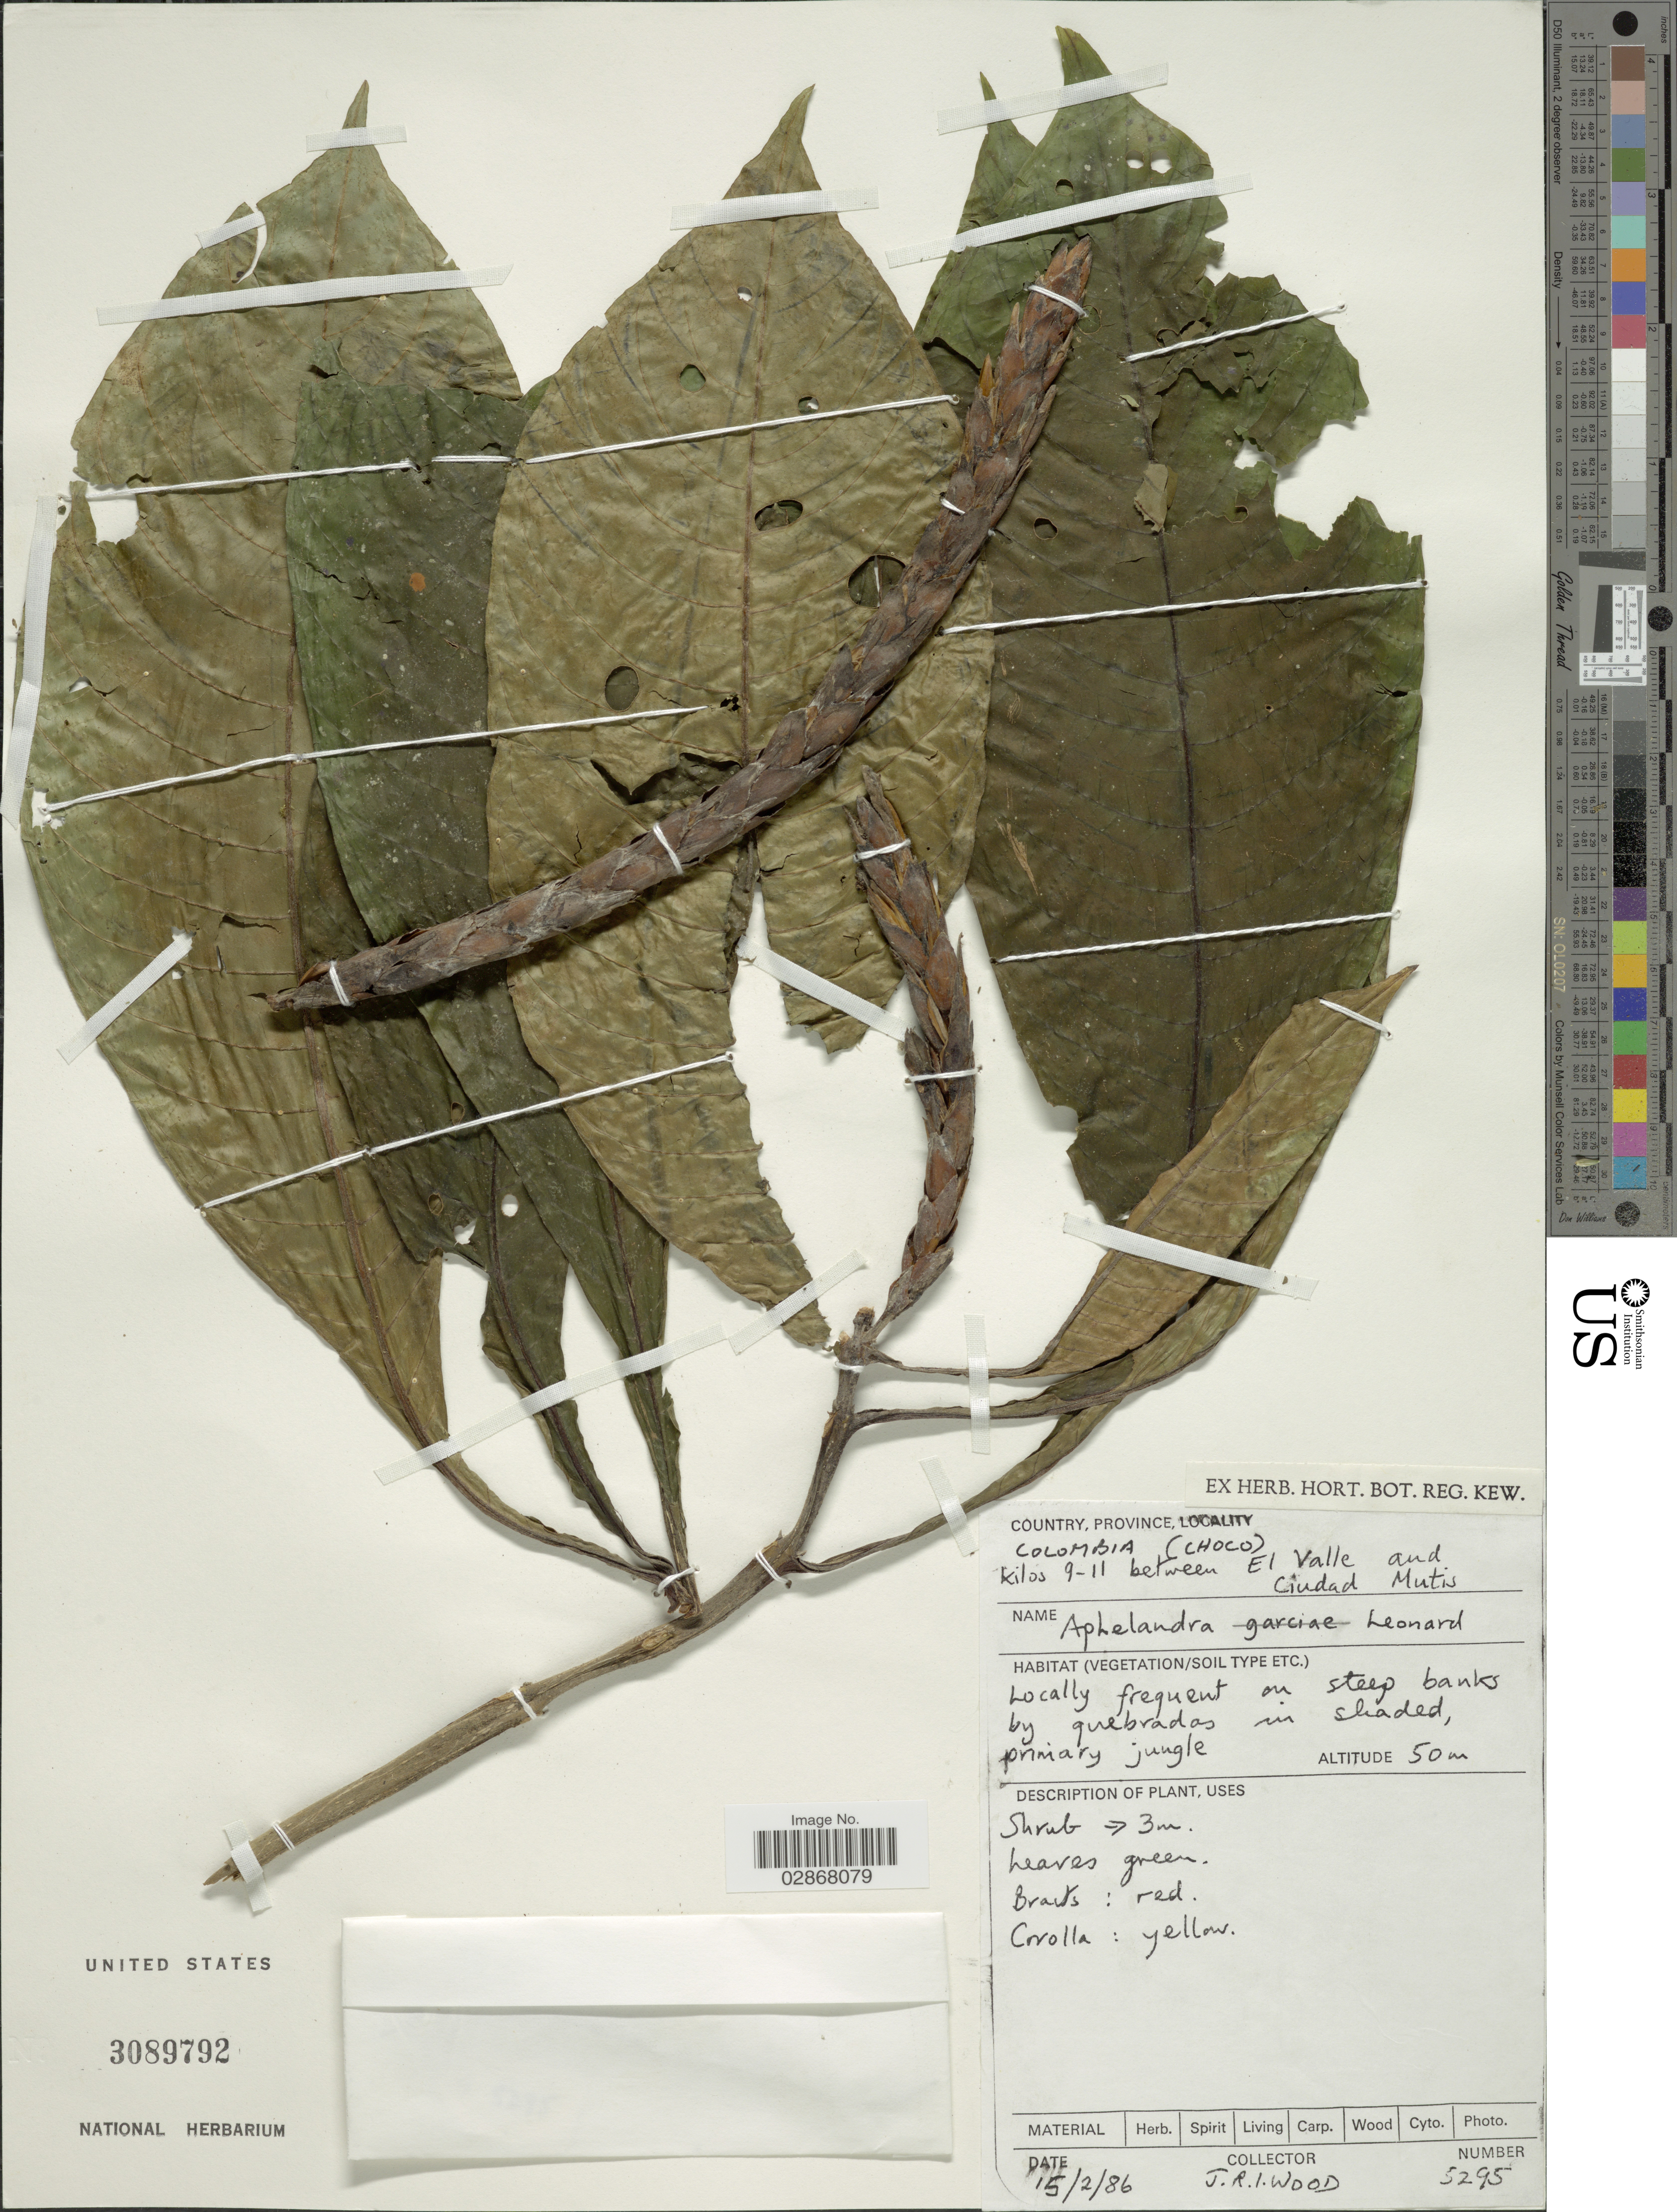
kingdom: Plantae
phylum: Tracheophyta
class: Magnoliopsida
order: Lamiales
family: Acanthaceae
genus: Aphelandra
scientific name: Aphelandra sp.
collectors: J. R. I. Wood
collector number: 5295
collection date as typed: Transcribed d/m/y: 15/2/86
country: Colombia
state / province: Chocó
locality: Kilos 9-11 between El Valle and Ciudad Mutis.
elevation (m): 50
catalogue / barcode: US 3089792